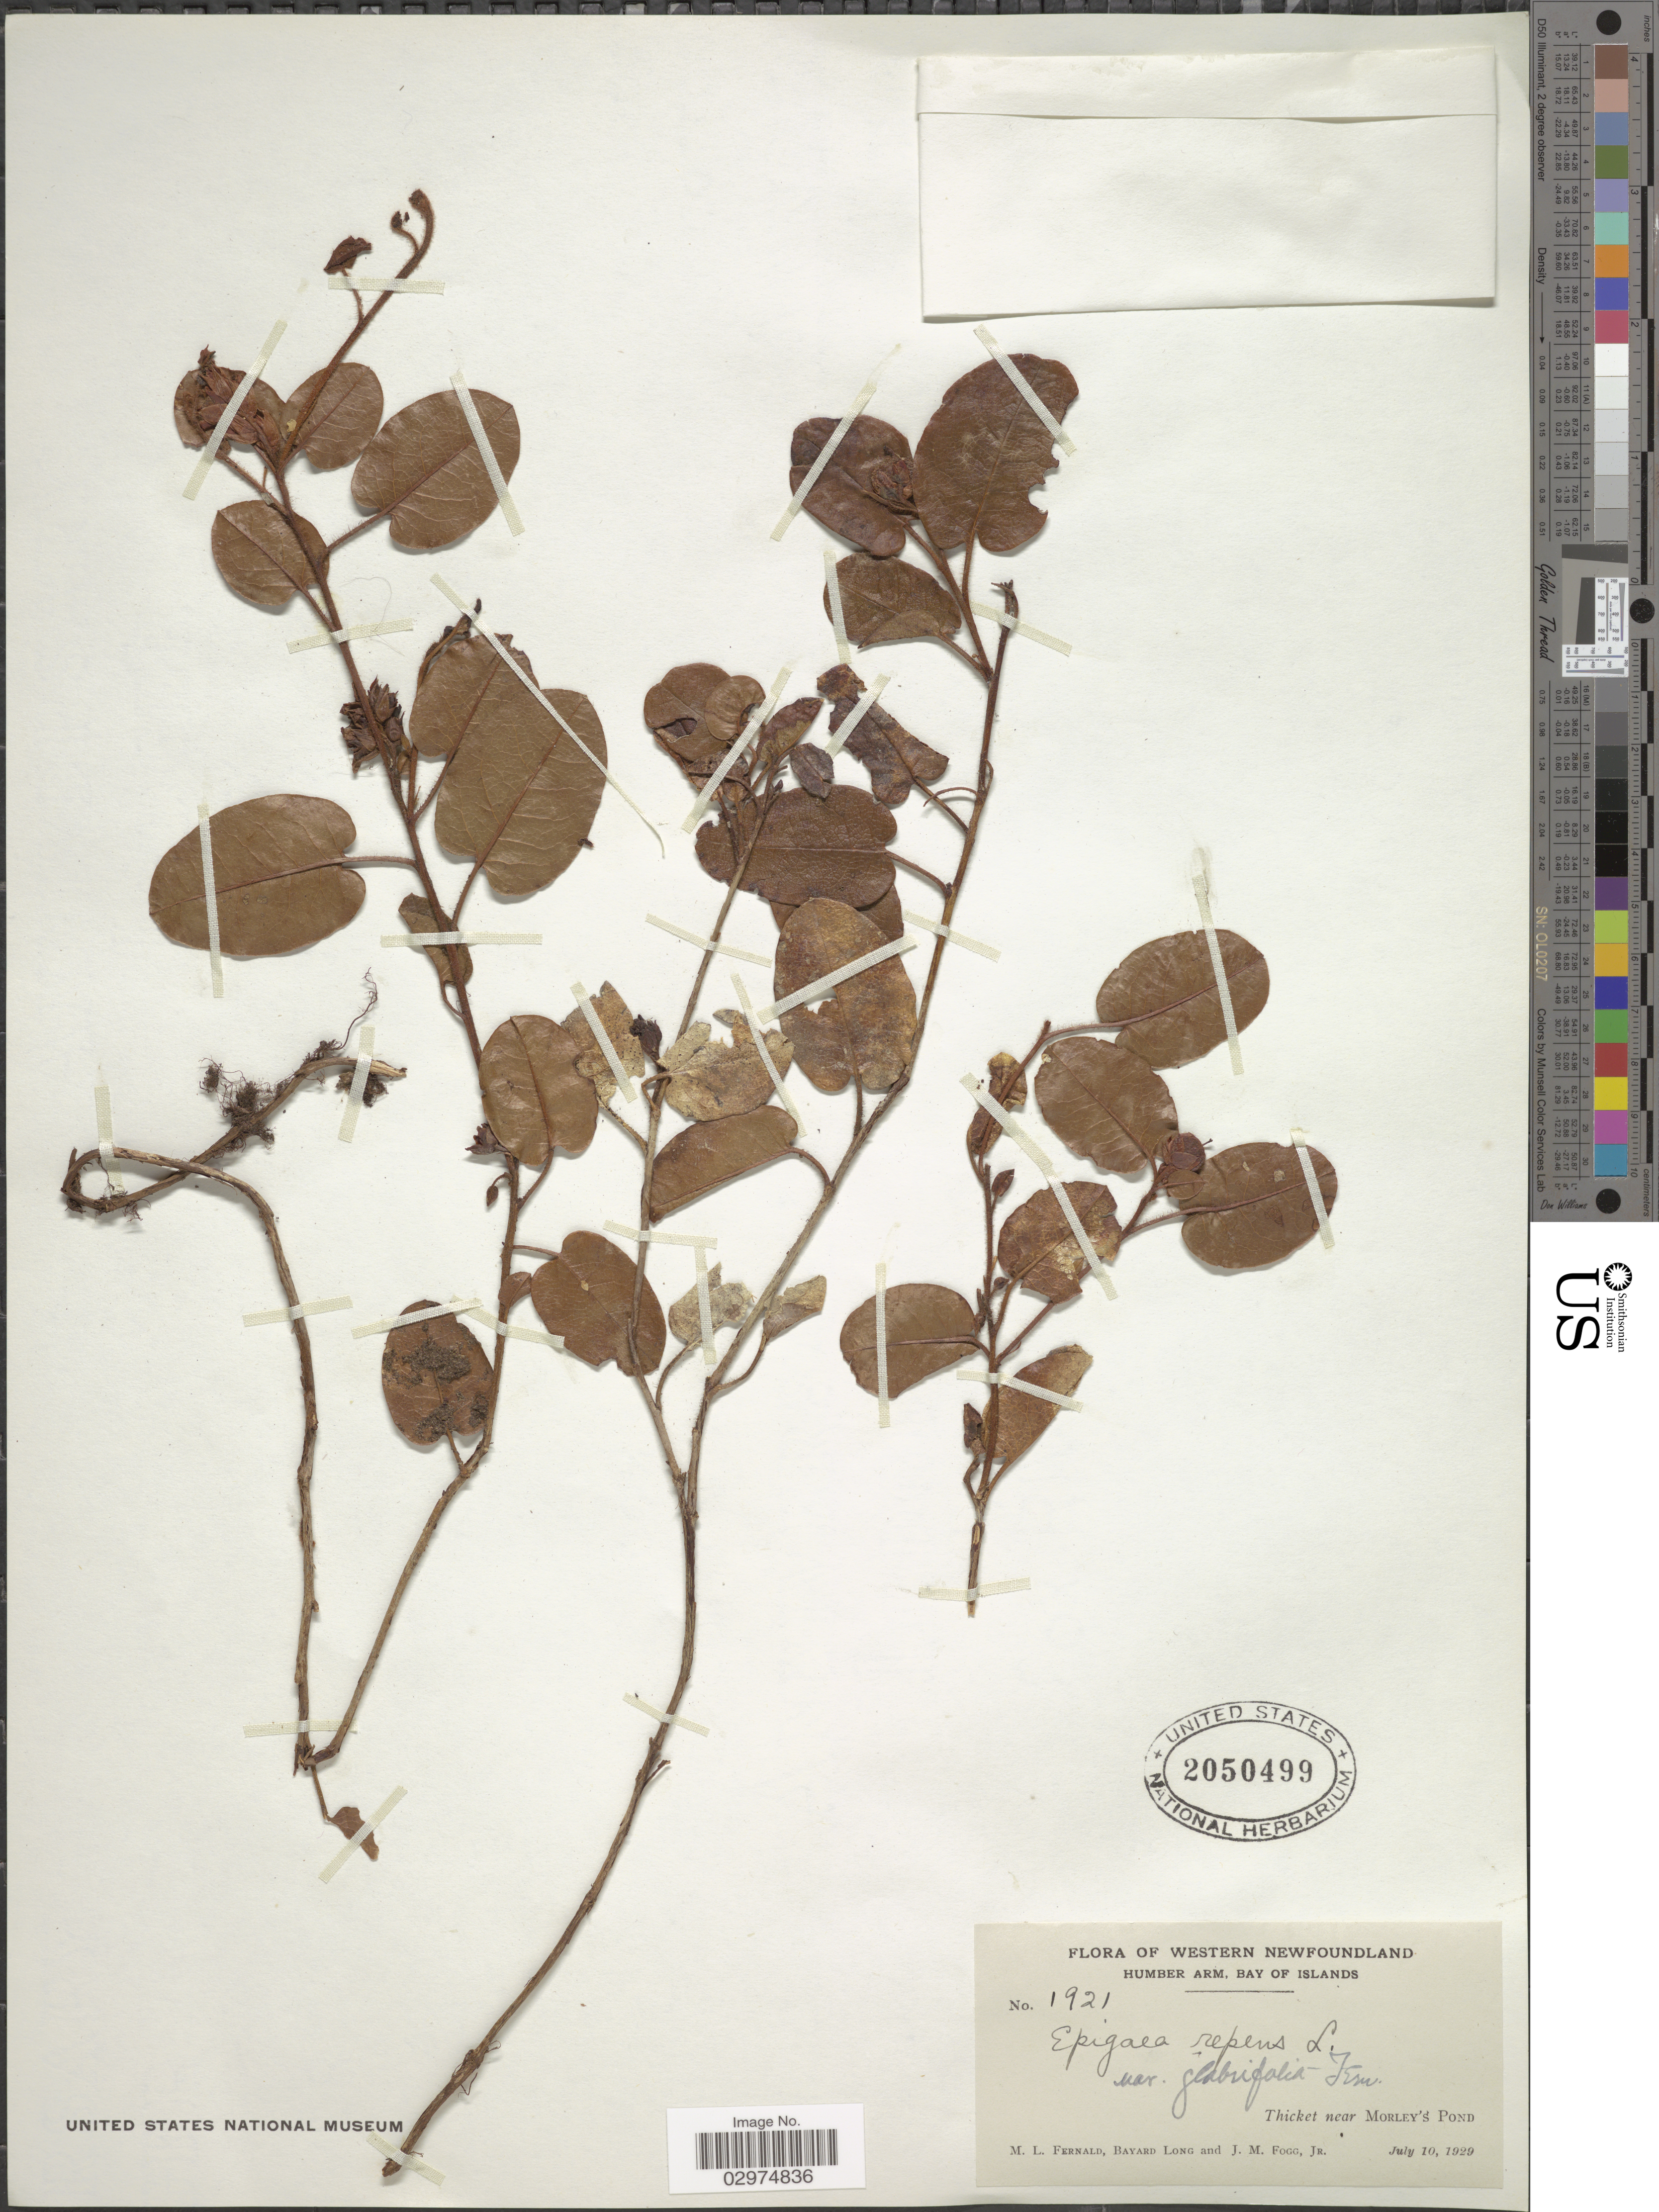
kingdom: Plantae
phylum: Tracheophyta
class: Magnoliopsida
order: Ericales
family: Ericaceae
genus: Epigaea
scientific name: Epigaea repens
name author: L.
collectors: M. L. Fernald, B. Long & J. Fogg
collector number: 1921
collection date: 1929-07-10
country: Canada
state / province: Newfoundland and Labrador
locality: Western Newfoundland. Humber Arm, Bay of Islands. Thicket near Morley's Pond.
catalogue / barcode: US 2050499